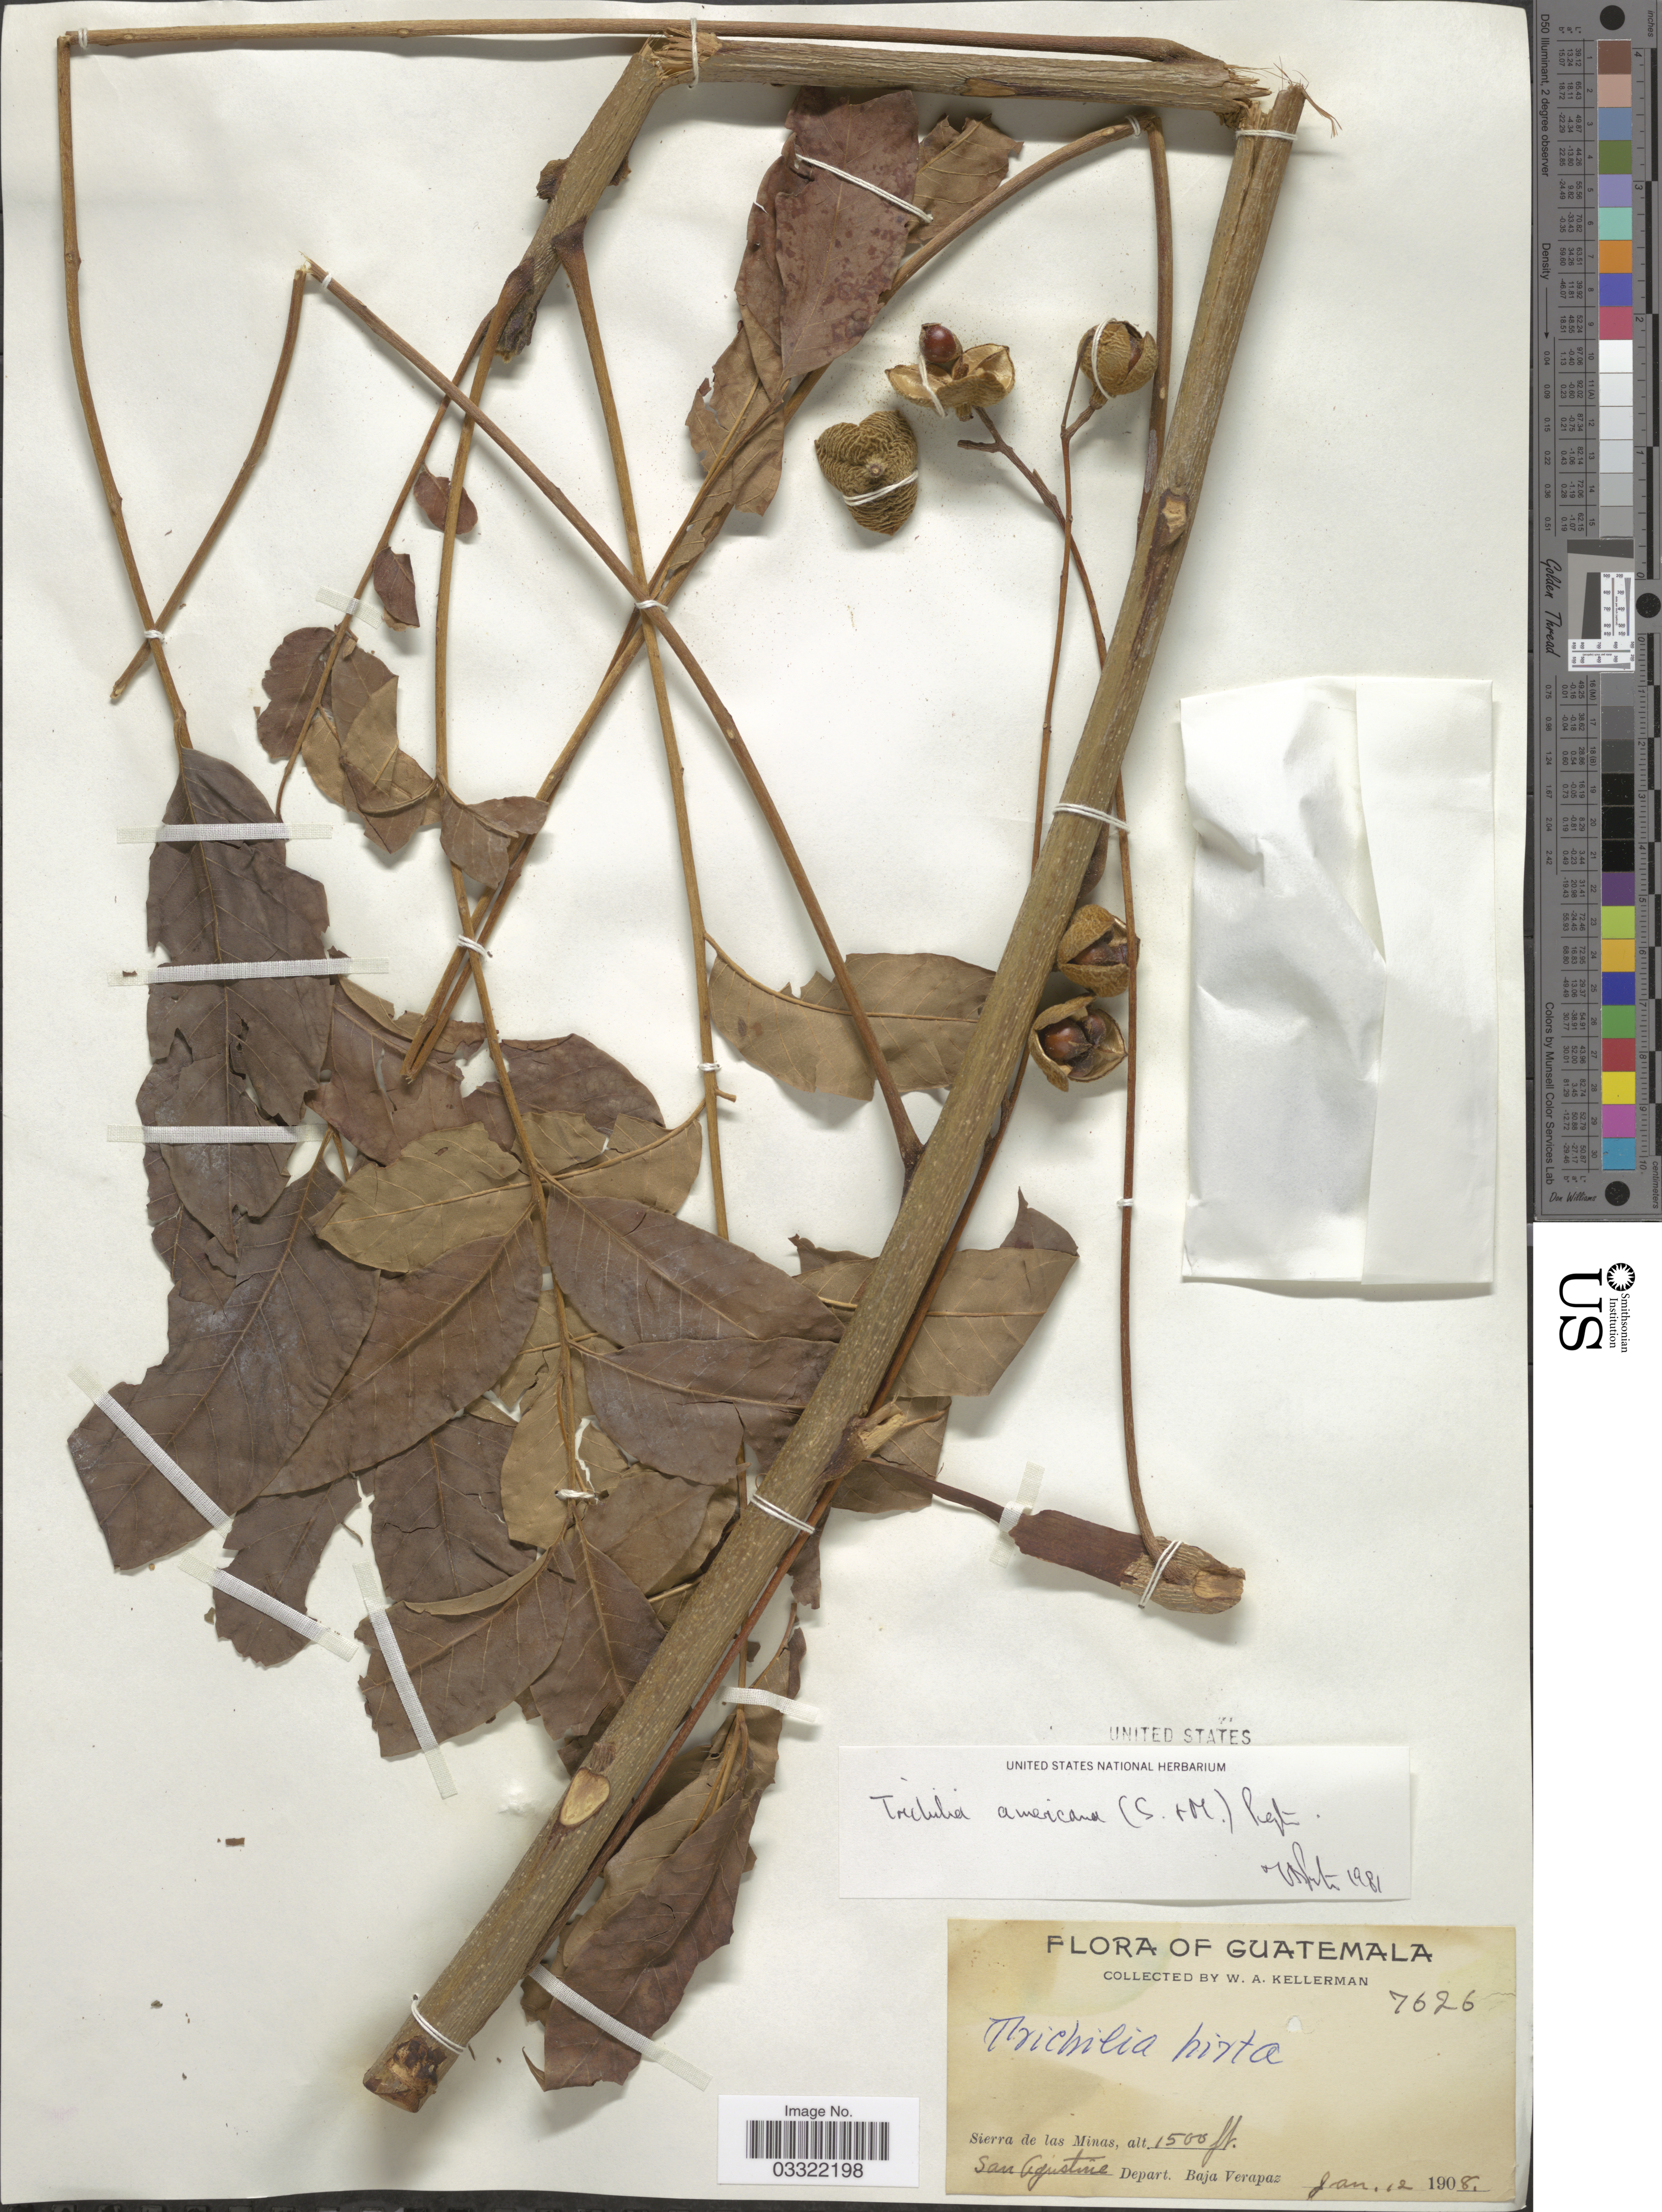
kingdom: Plantae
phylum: Tracheophyta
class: Magnoliopsida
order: Sapindales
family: Meliaceae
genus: Trichilia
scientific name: Trichilia americana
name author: (Sessé & Moc.) T.D. Penn.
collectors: W. Kellerman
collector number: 7626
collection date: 1908-01-12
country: Guatemala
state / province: Baja Verapaz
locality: Sierra de las Minas. San Agustine. Depart. Baja Verapaz.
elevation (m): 457